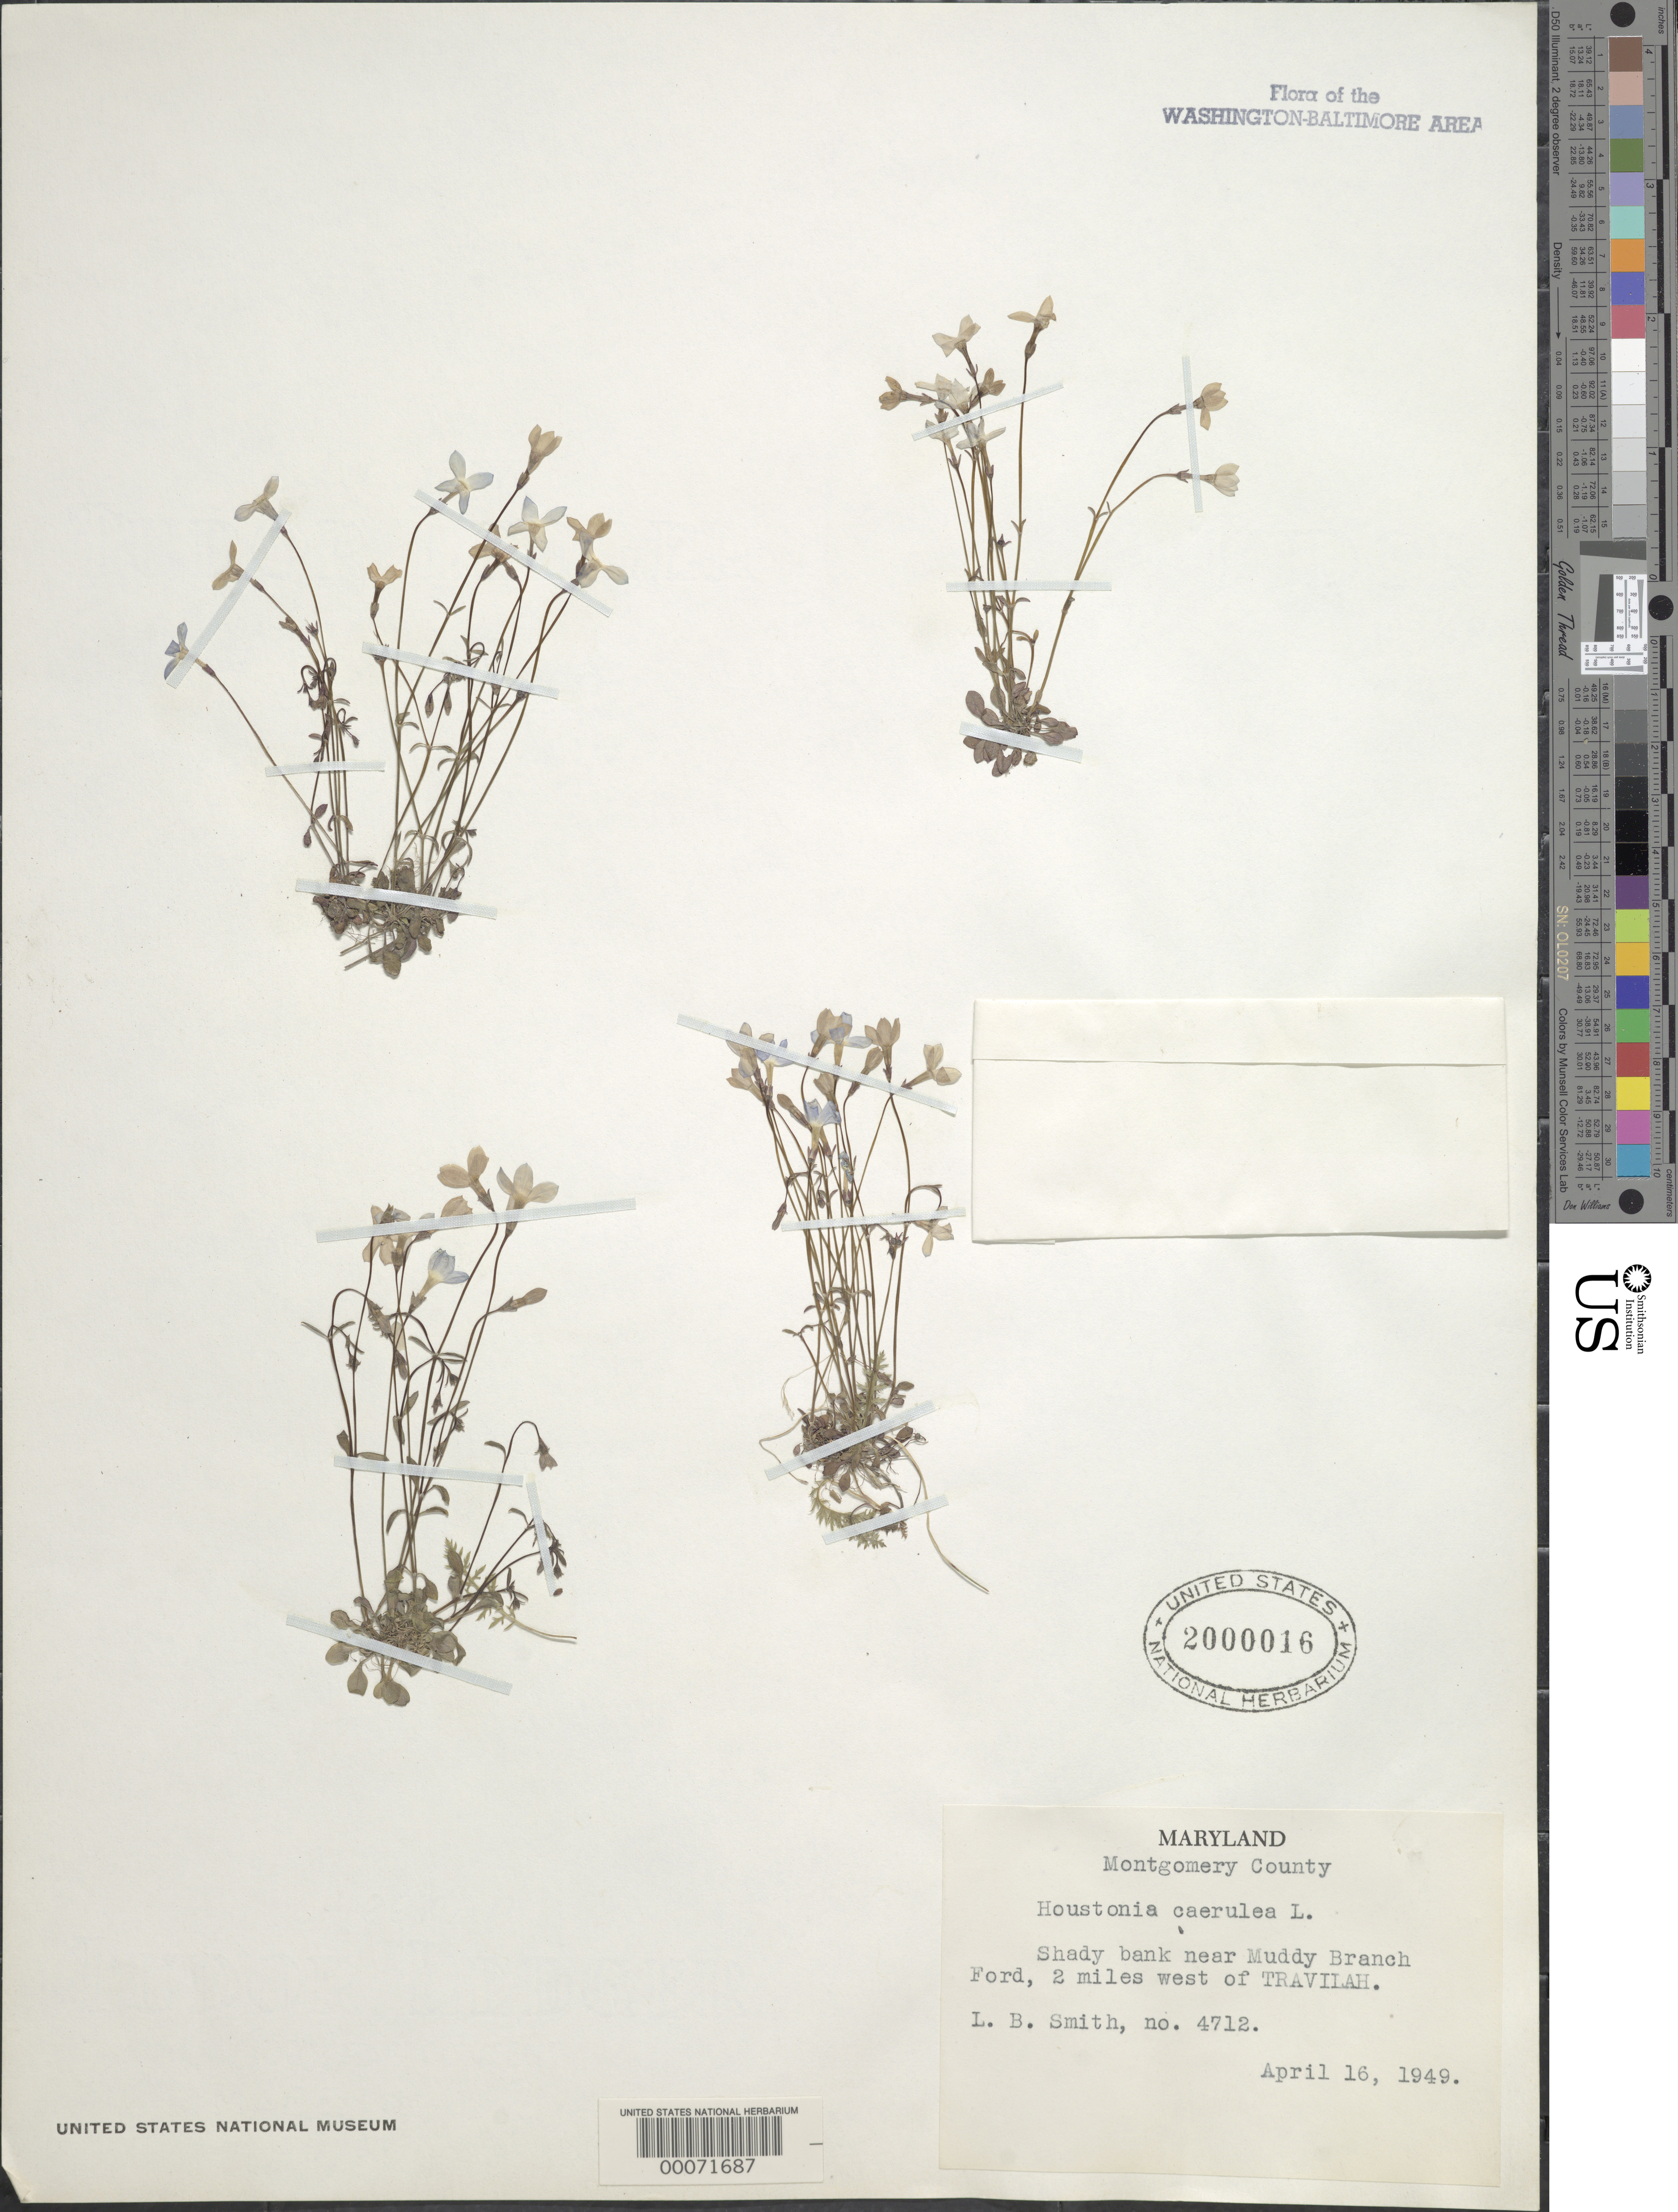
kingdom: Plantae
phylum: Tracheophyta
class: Magnoliopsida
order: Gentianales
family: Rubiaceae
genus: Houstonia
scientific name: Houstonia caerulea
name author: L.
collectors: L. Smith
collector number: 4712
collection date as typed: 16 Apr 1949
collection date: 1949-04-16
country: United States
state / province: Maryland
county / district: Montgomery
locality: West of Travilah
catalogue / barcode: US 2000016